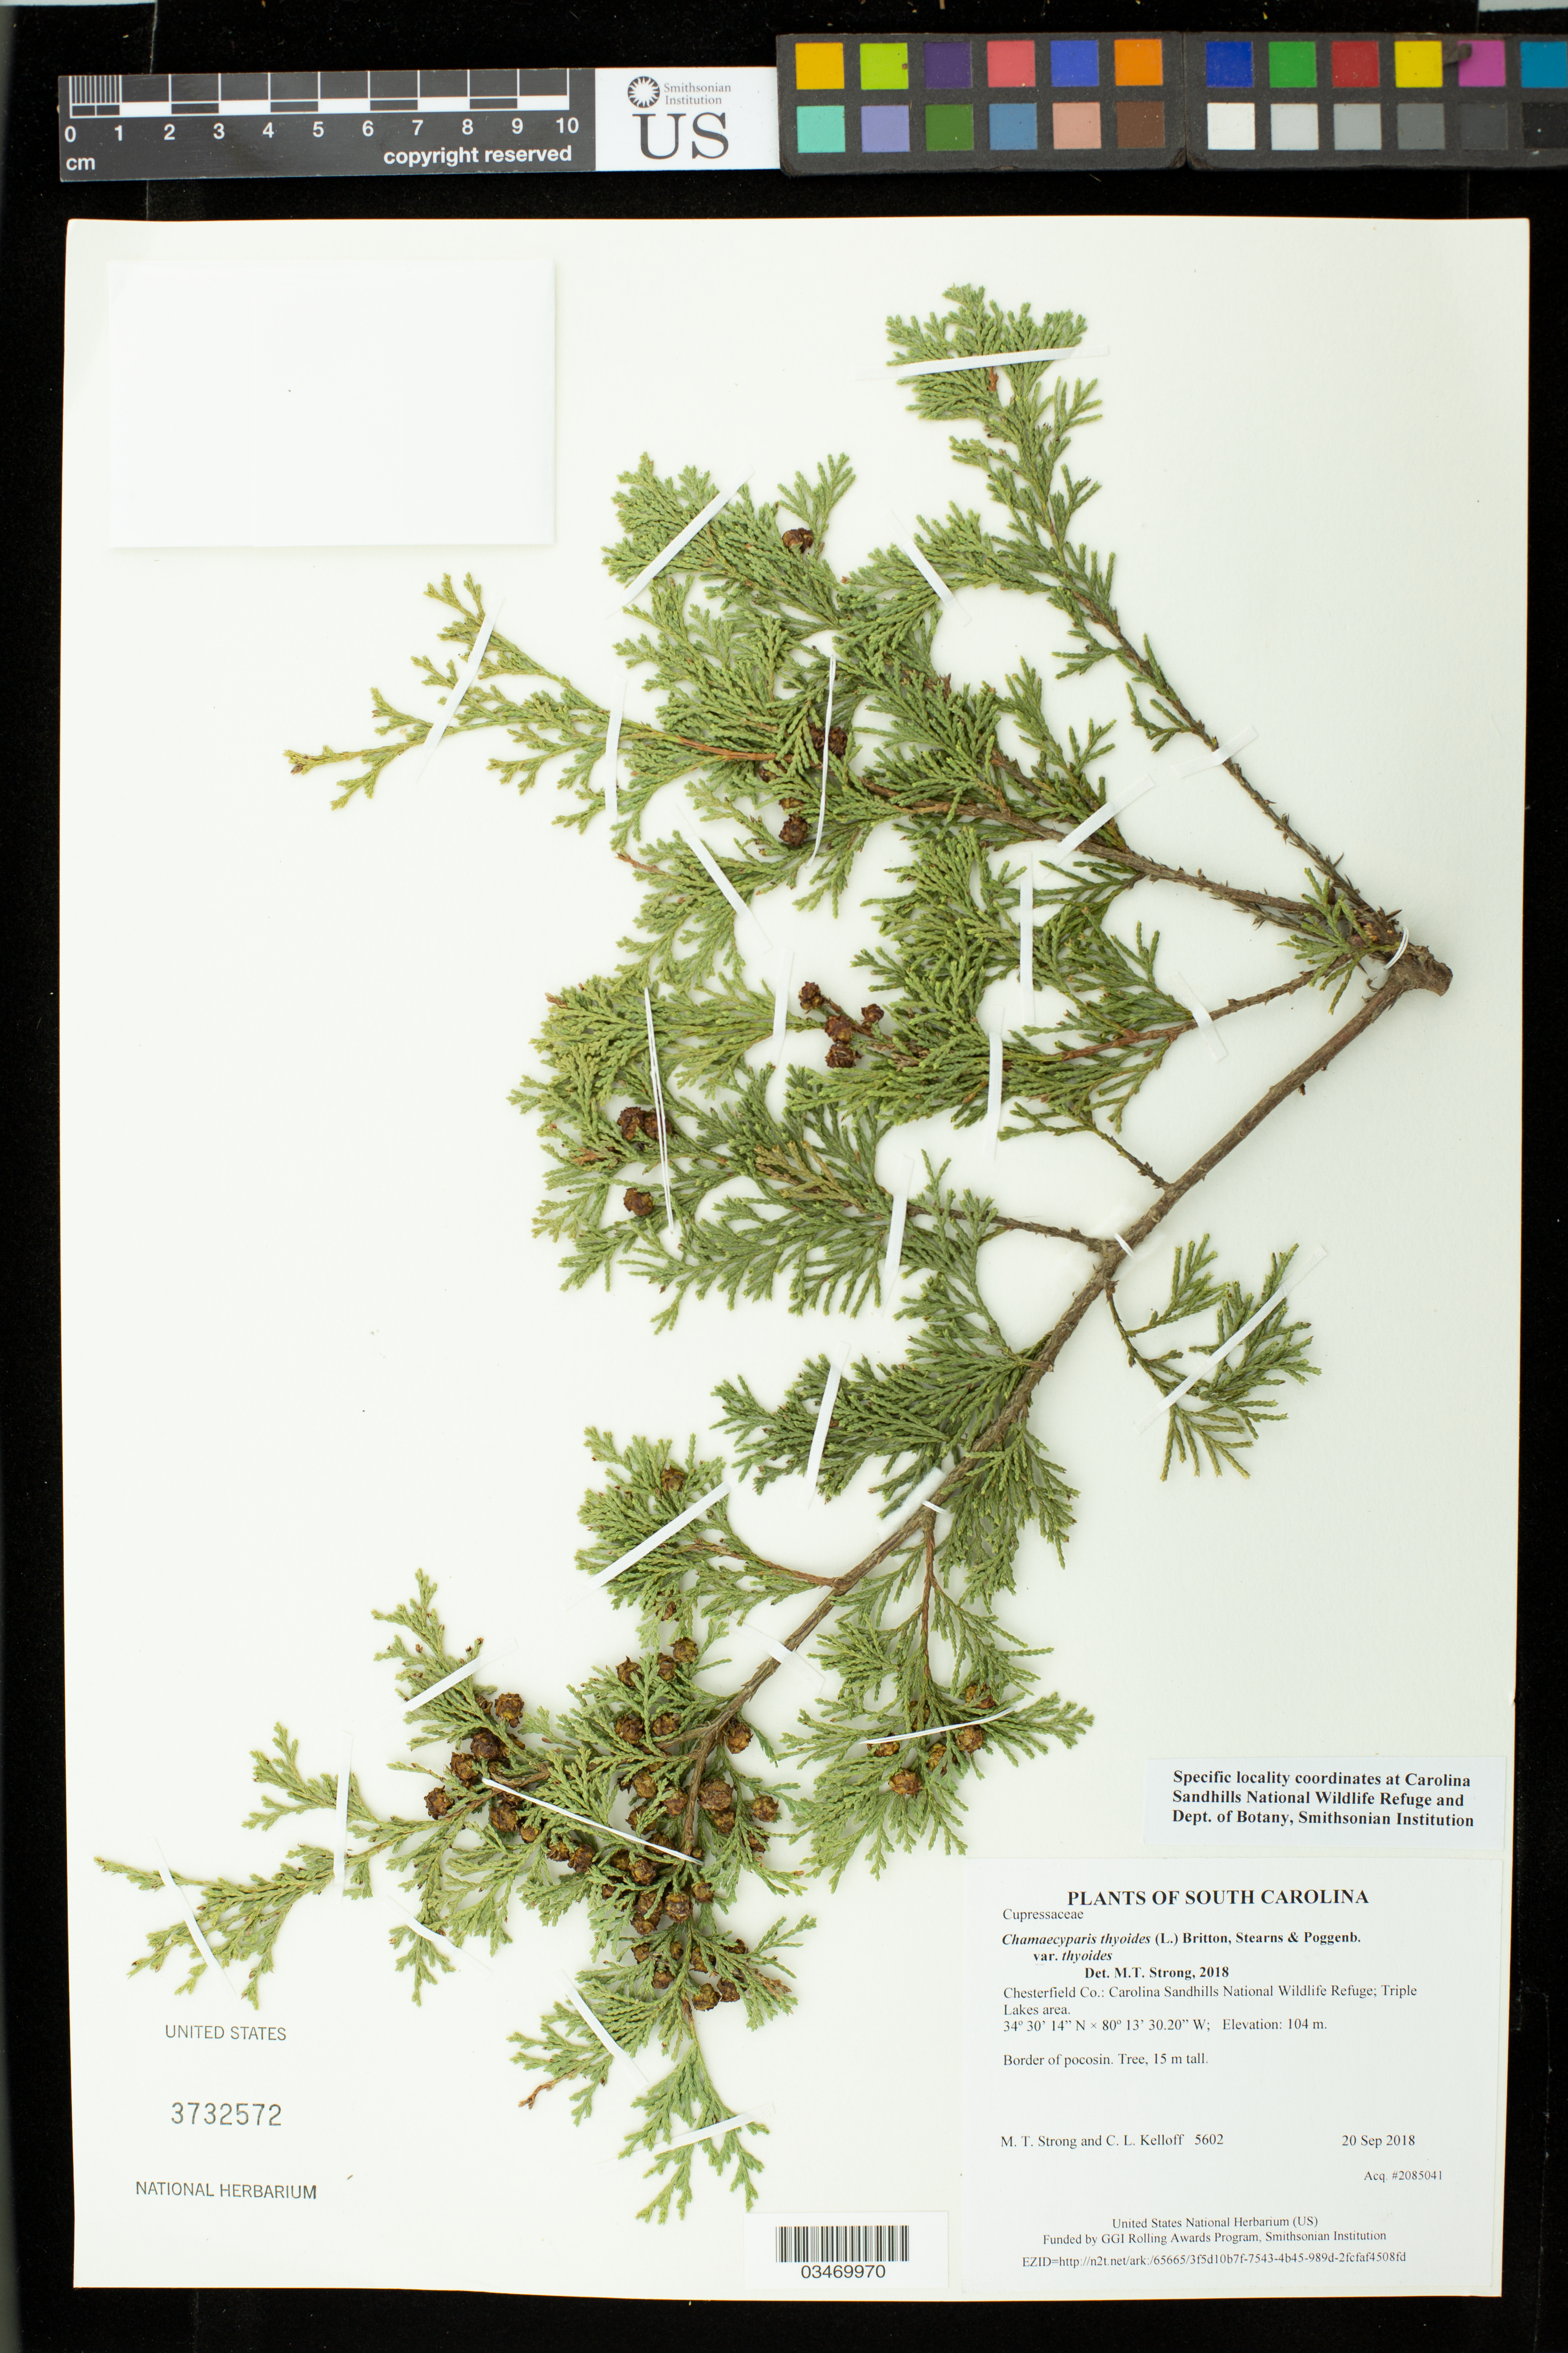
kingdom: Plantae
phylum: Tracheophyta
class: Pinopsida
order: Pinales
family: Cupressaceae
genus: Chamaecyparis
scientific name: Chamaecyparis thyoides var. thyoides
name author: (L.) Britton, Stearns & Poggenb.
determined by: Strong, M. T., (US), Smithsonian Institution - National Museum of Natural History (UNITED STATES)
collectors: M. T. Strong & C. L. Kelloff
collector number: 5602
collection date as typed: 20 Sep 2018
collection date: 2018-09-20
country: United States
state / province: South Carolina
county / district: Chesterfield Co.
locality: Carolina Sandhills National Wildlife Refuge; Triple Lakes area. Seepages bordering E side of lower (S) lake.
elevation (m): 104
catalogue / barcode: US 3732572